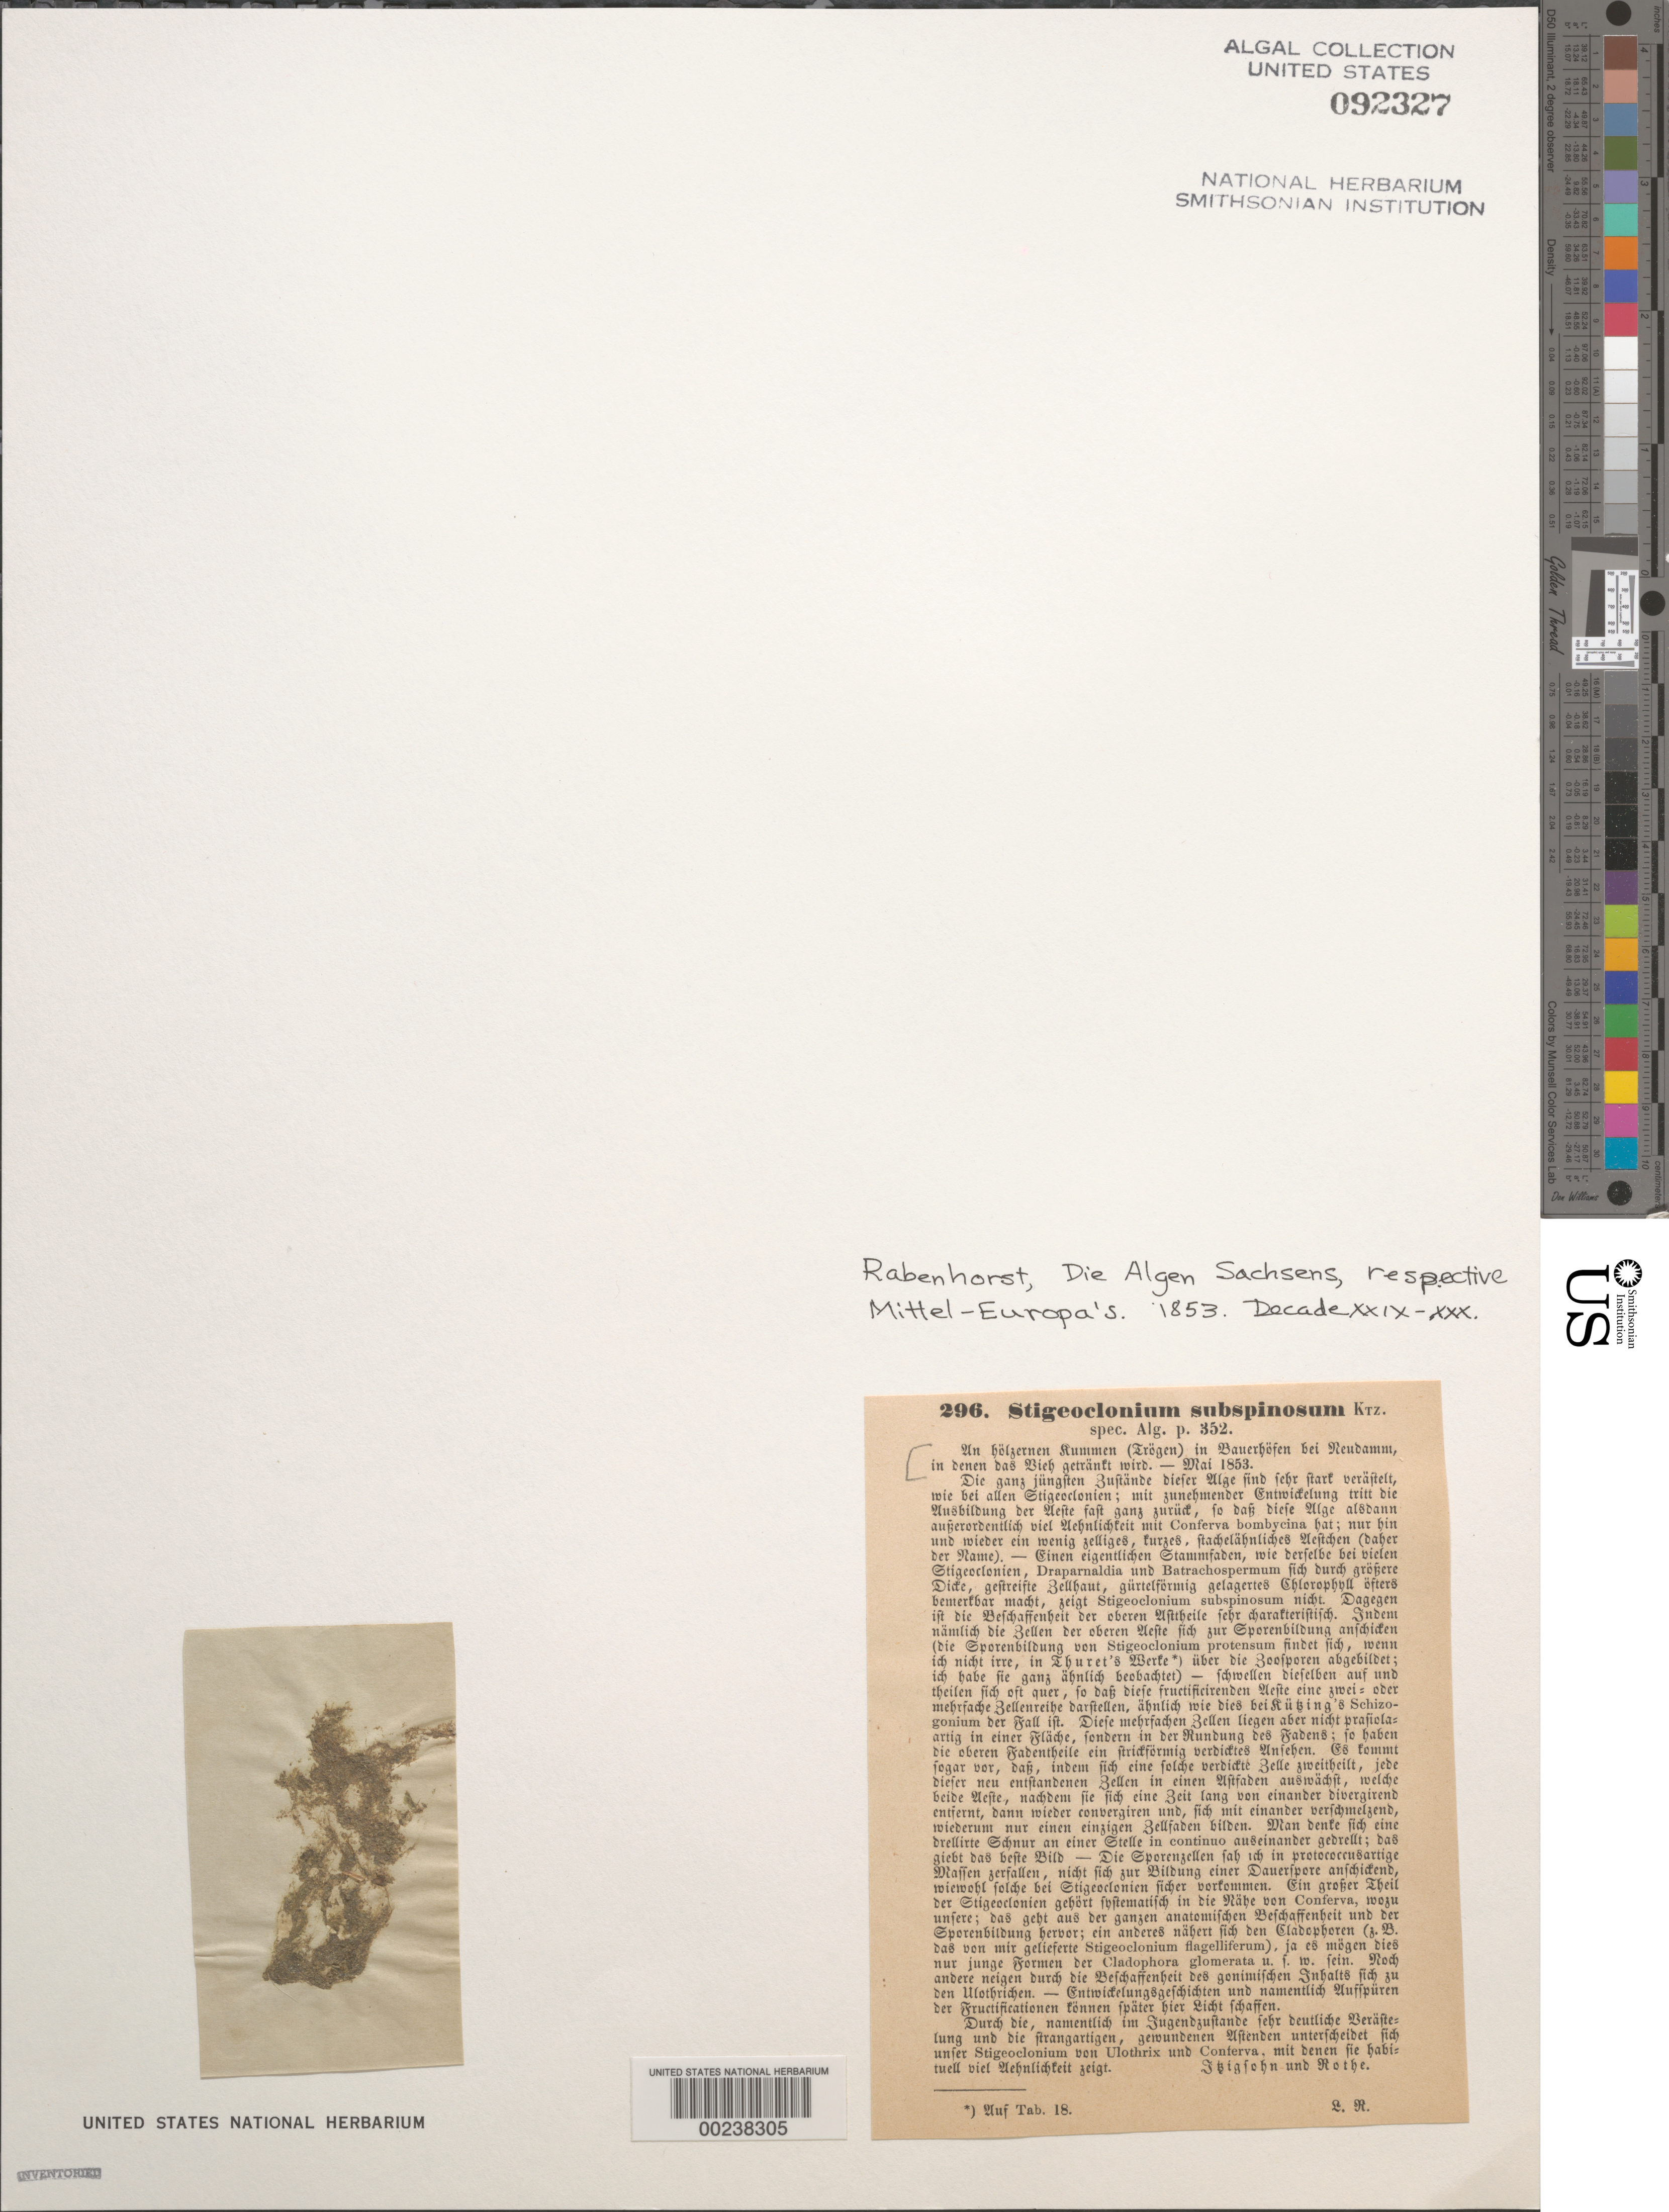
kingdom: Plantae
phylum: Chlorophyta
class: Chlorophyceae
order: Chaetophorales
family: Chaetophoraceae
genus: Stigeoclonium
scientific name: Stigeoclonium subspinosum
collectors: H. Itzigsohn & Rothe, --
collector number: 296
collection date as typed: May 1853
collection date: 1853-05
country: Germany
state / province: Sachsen-Anhalt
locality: Near neudamm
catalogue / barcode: US 92327